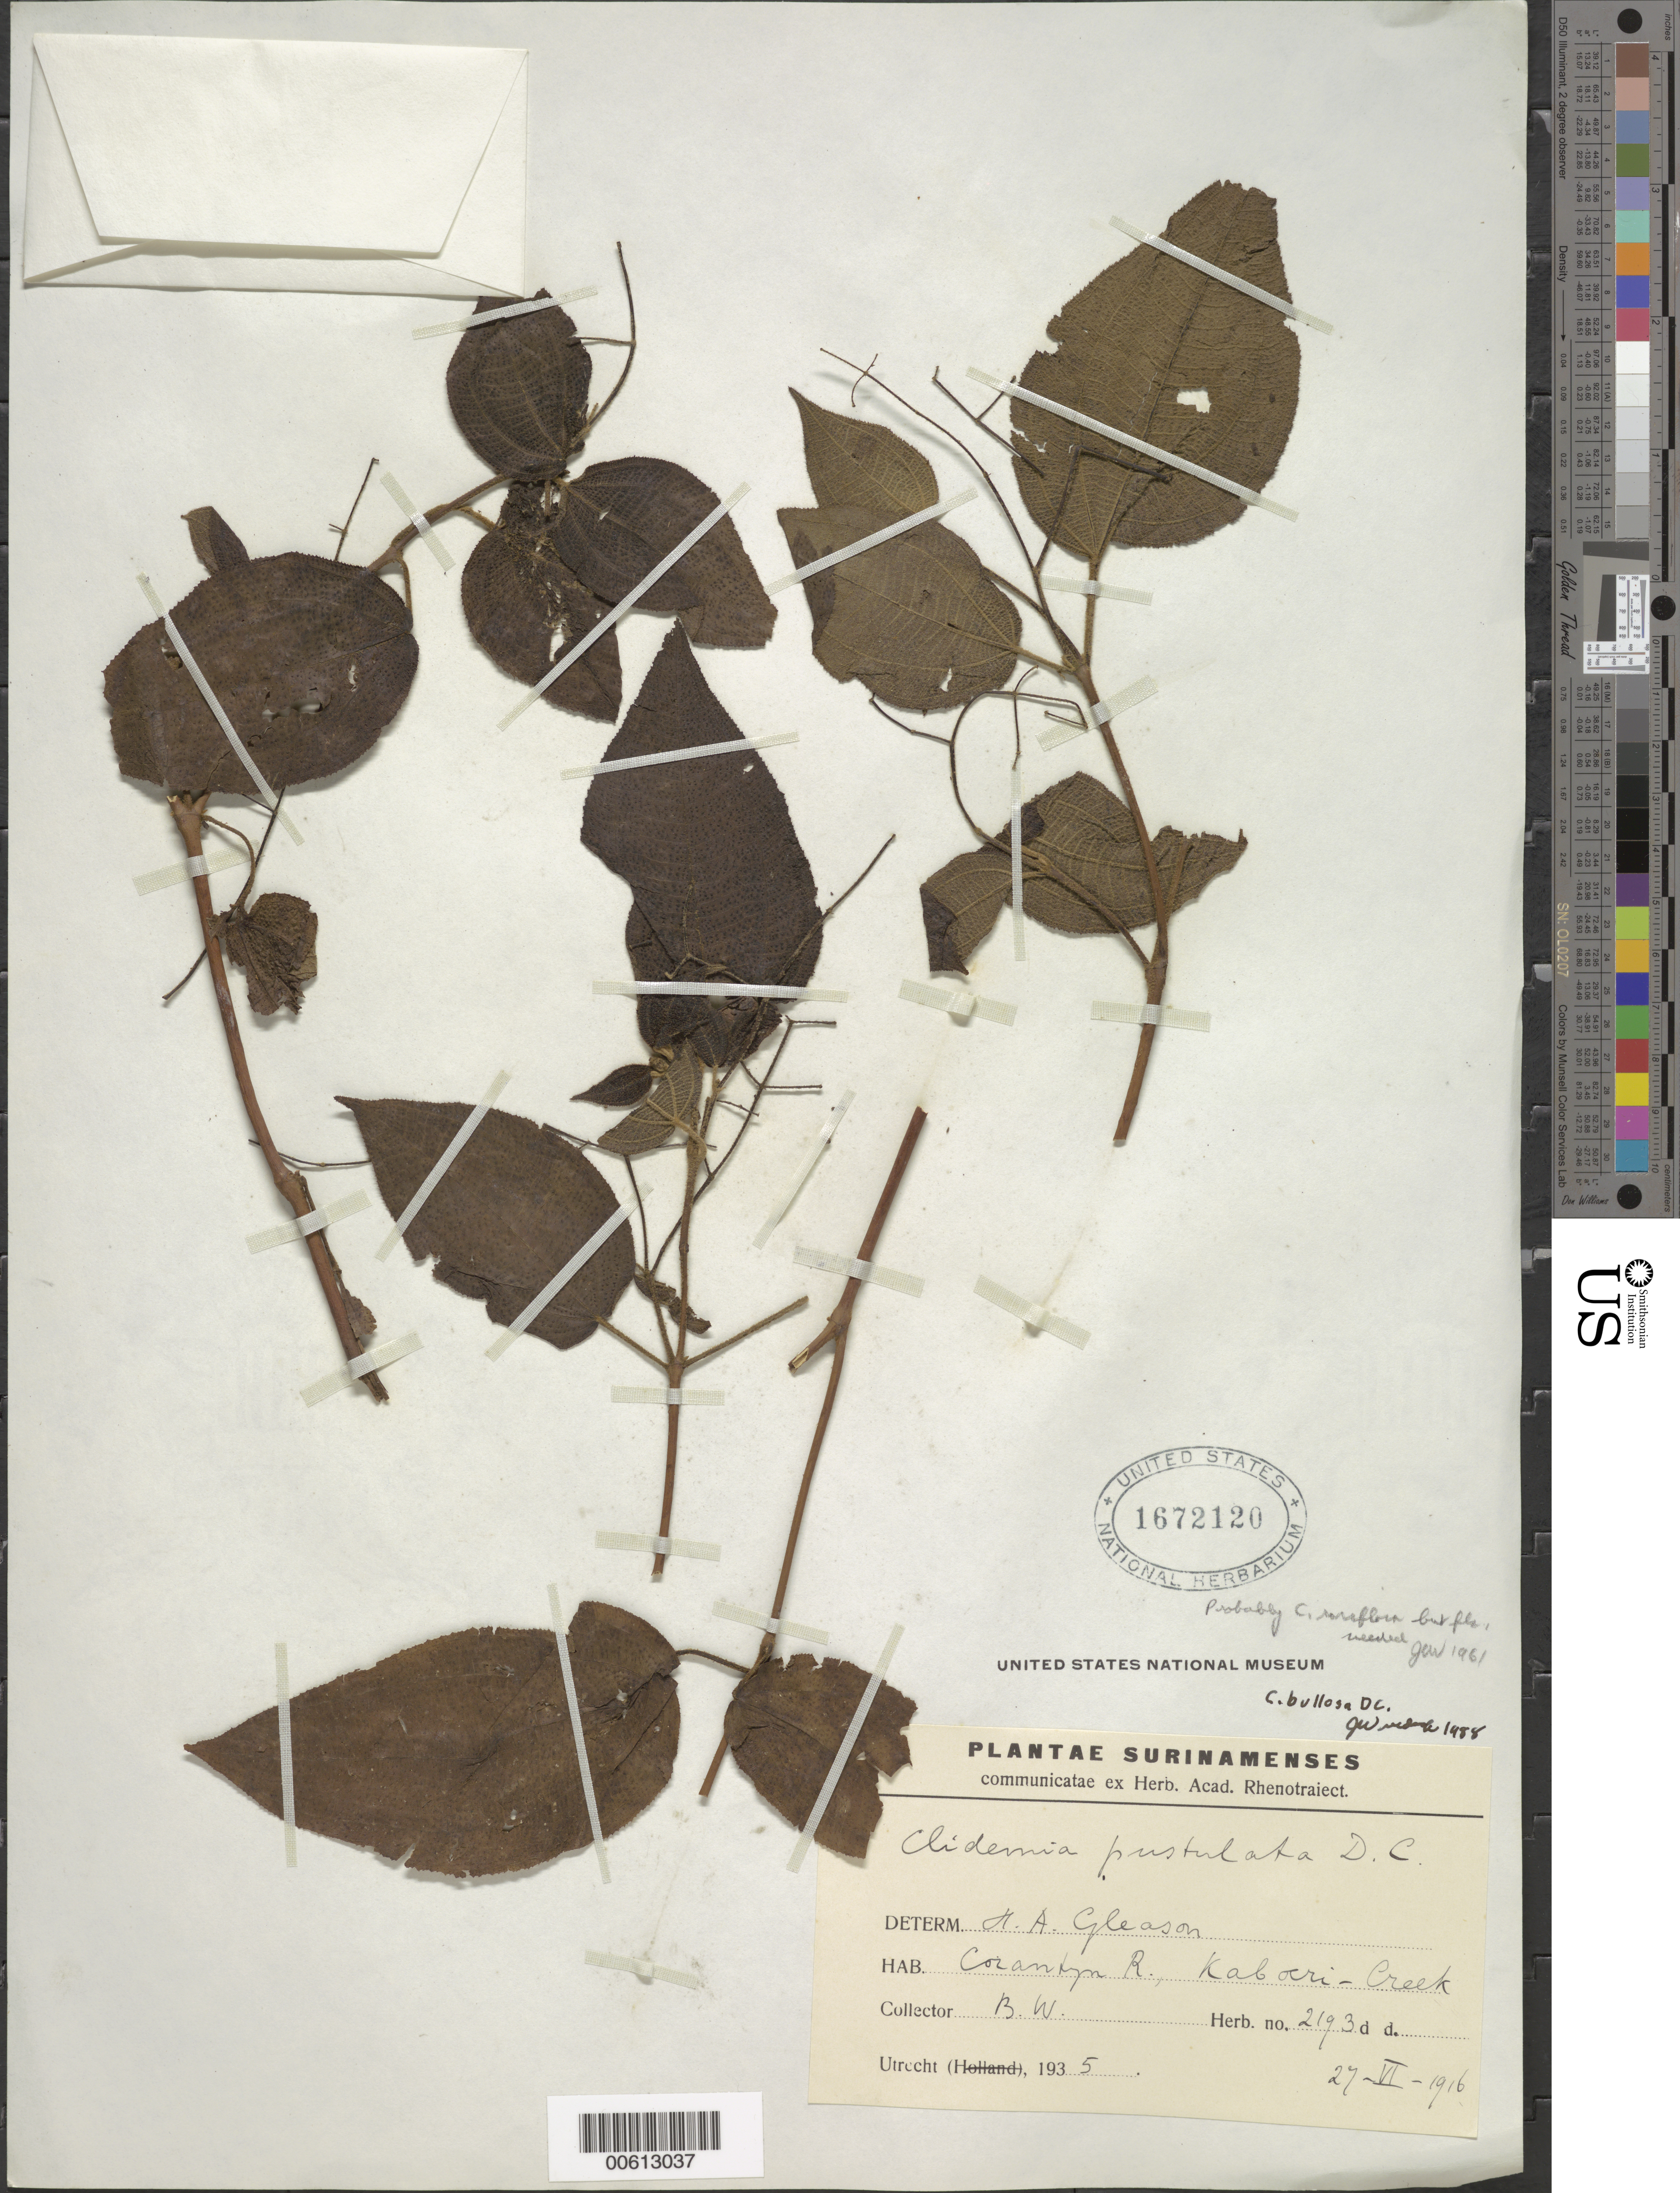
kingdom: Plantae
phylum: Tracheophyta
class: Magnoliopsida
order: Myrtales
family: Melastomataceae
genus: Clidemia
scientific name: Clidemia bullosa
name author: DC.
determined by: Wurdack, John J., (US), US (UNITED STATES)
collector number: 2193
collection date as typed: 27-Jun-16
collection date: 1916-06-27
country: Suriname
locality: Courantyne R., Kaboeri Creek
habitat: Cozantin R., Kaborcri creek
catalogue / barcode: US 1672120